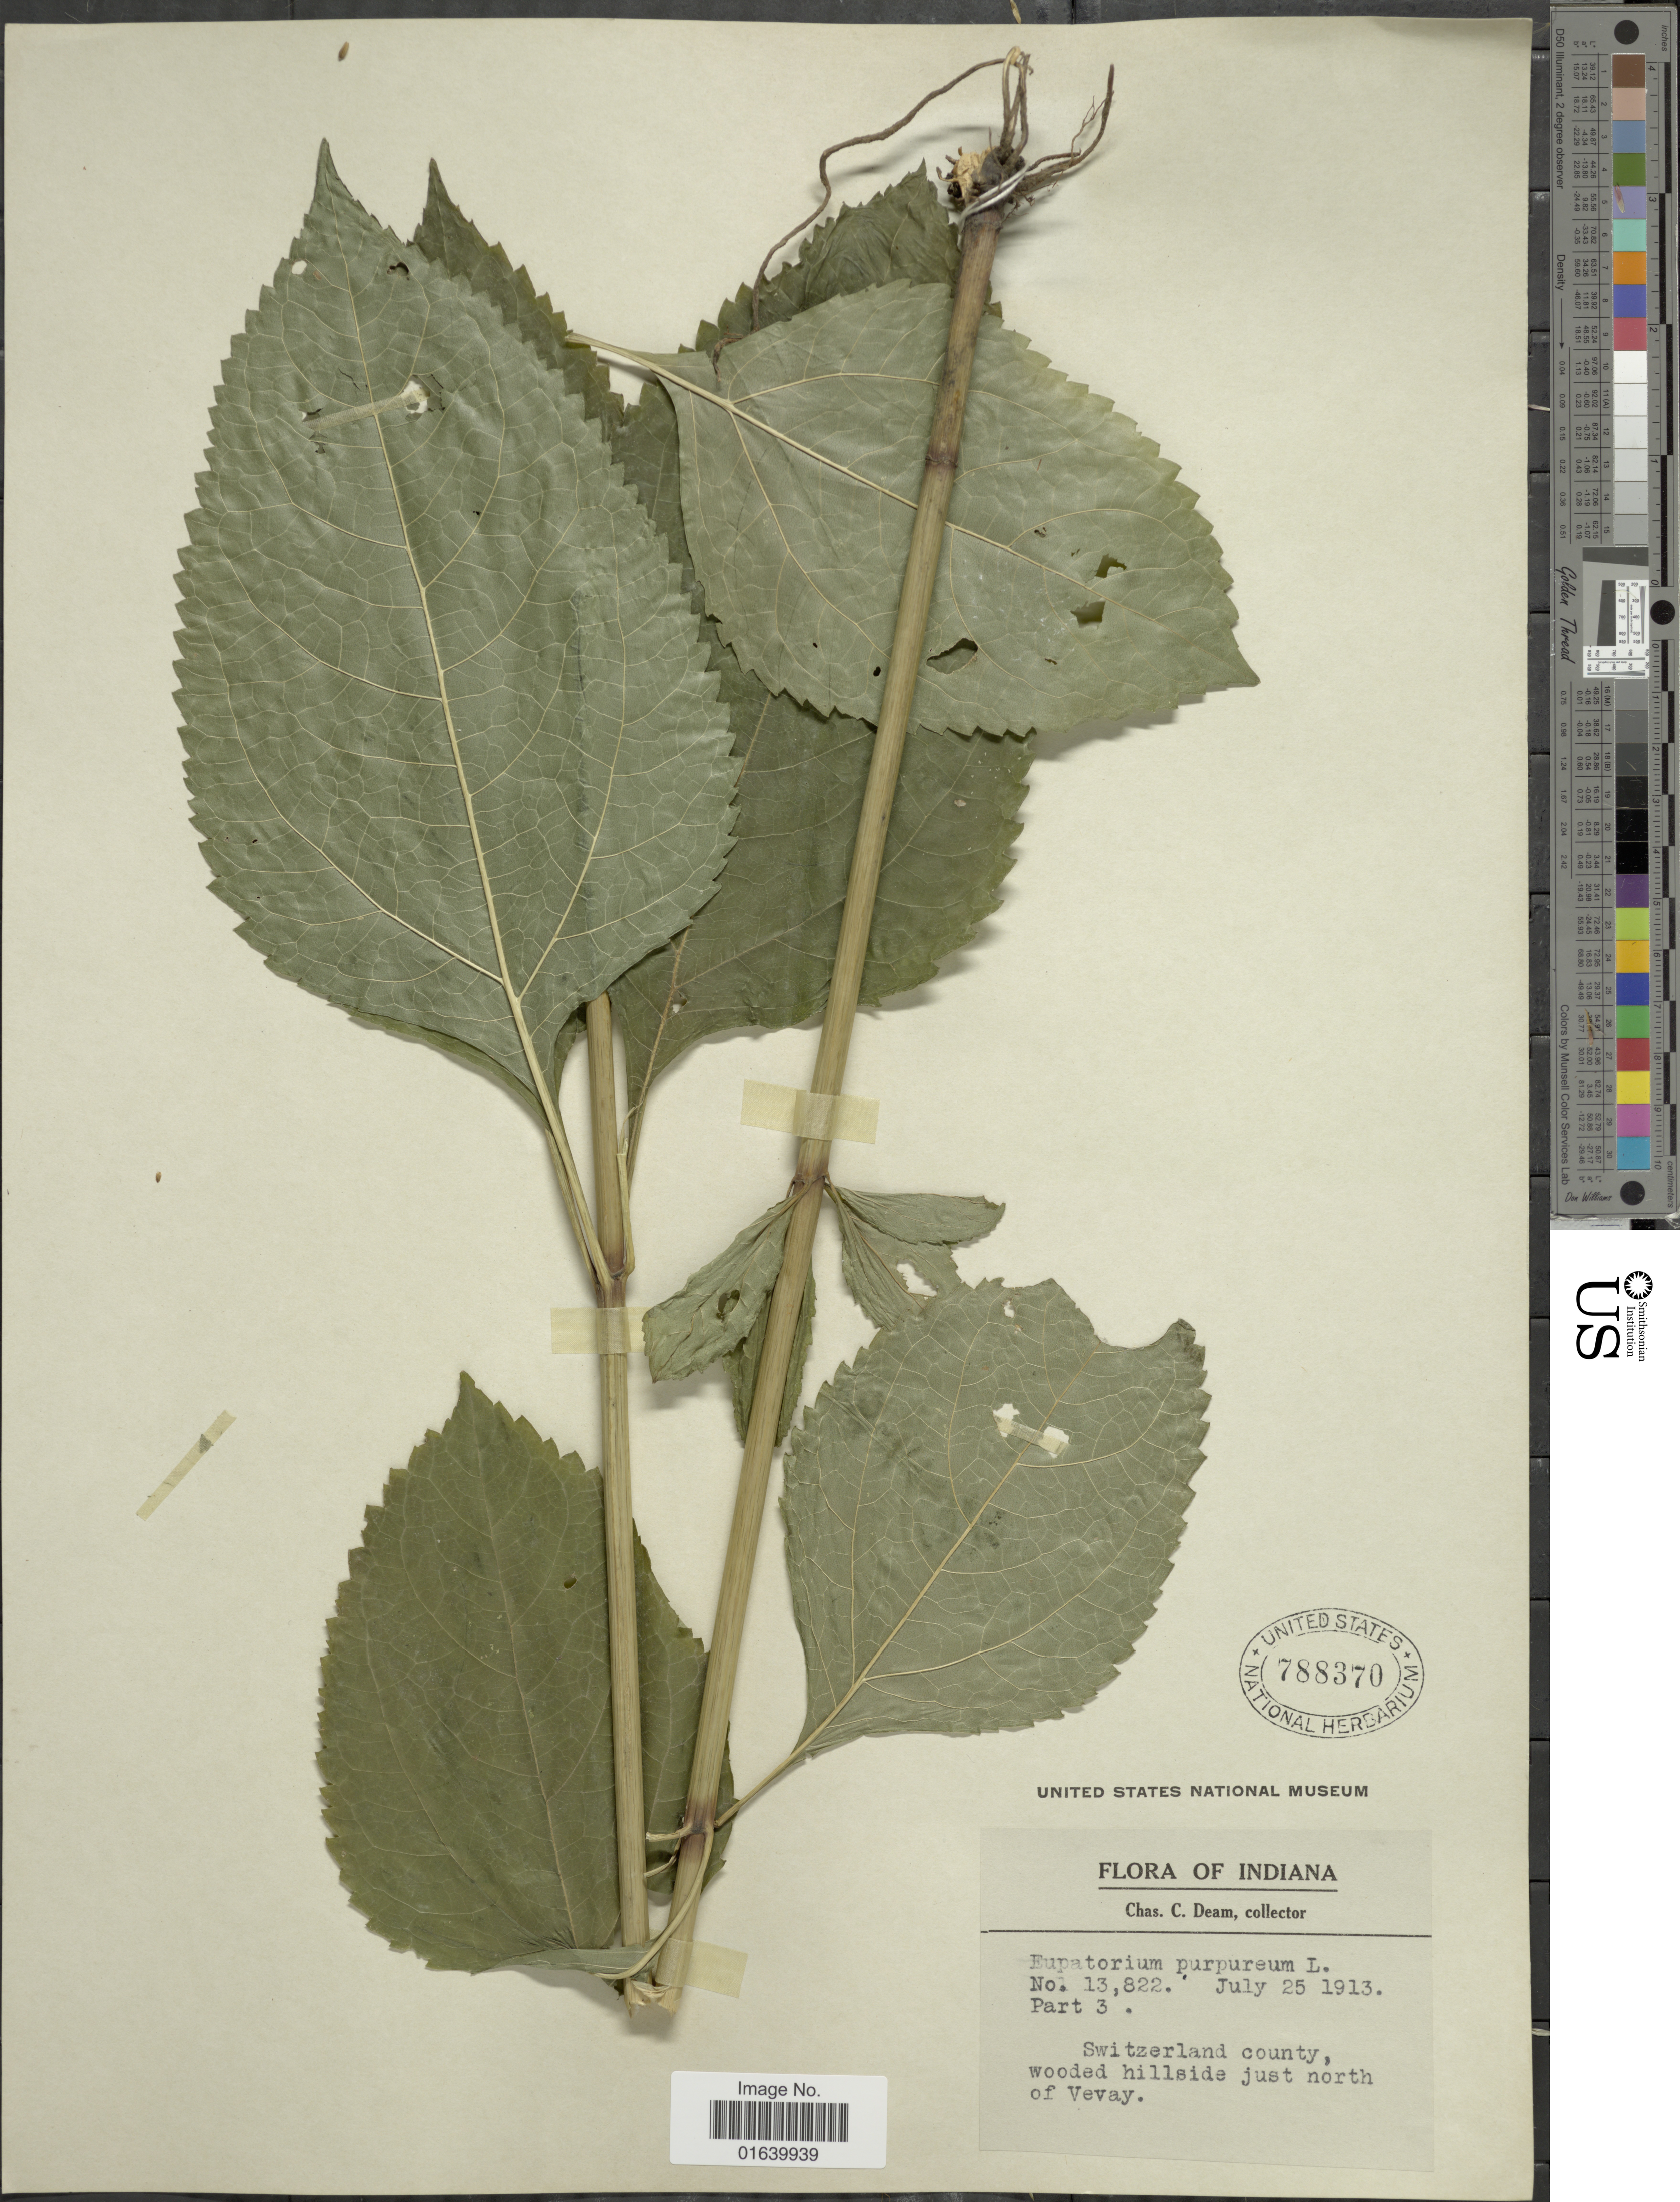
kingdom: Plantae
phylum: Tracheophyta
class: Magnoliopsida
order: Asterales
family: Asteraceae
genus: Eupatorium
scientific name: Eupatorium purpureum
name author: (L.) E.E. Lamont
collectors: C. C. Deam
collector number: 13822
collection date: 1913-07-25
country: United States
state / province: Indiana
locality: Indiana, Switzerland County, wooded hillsside just north of Vevay.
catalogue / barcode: US 788370